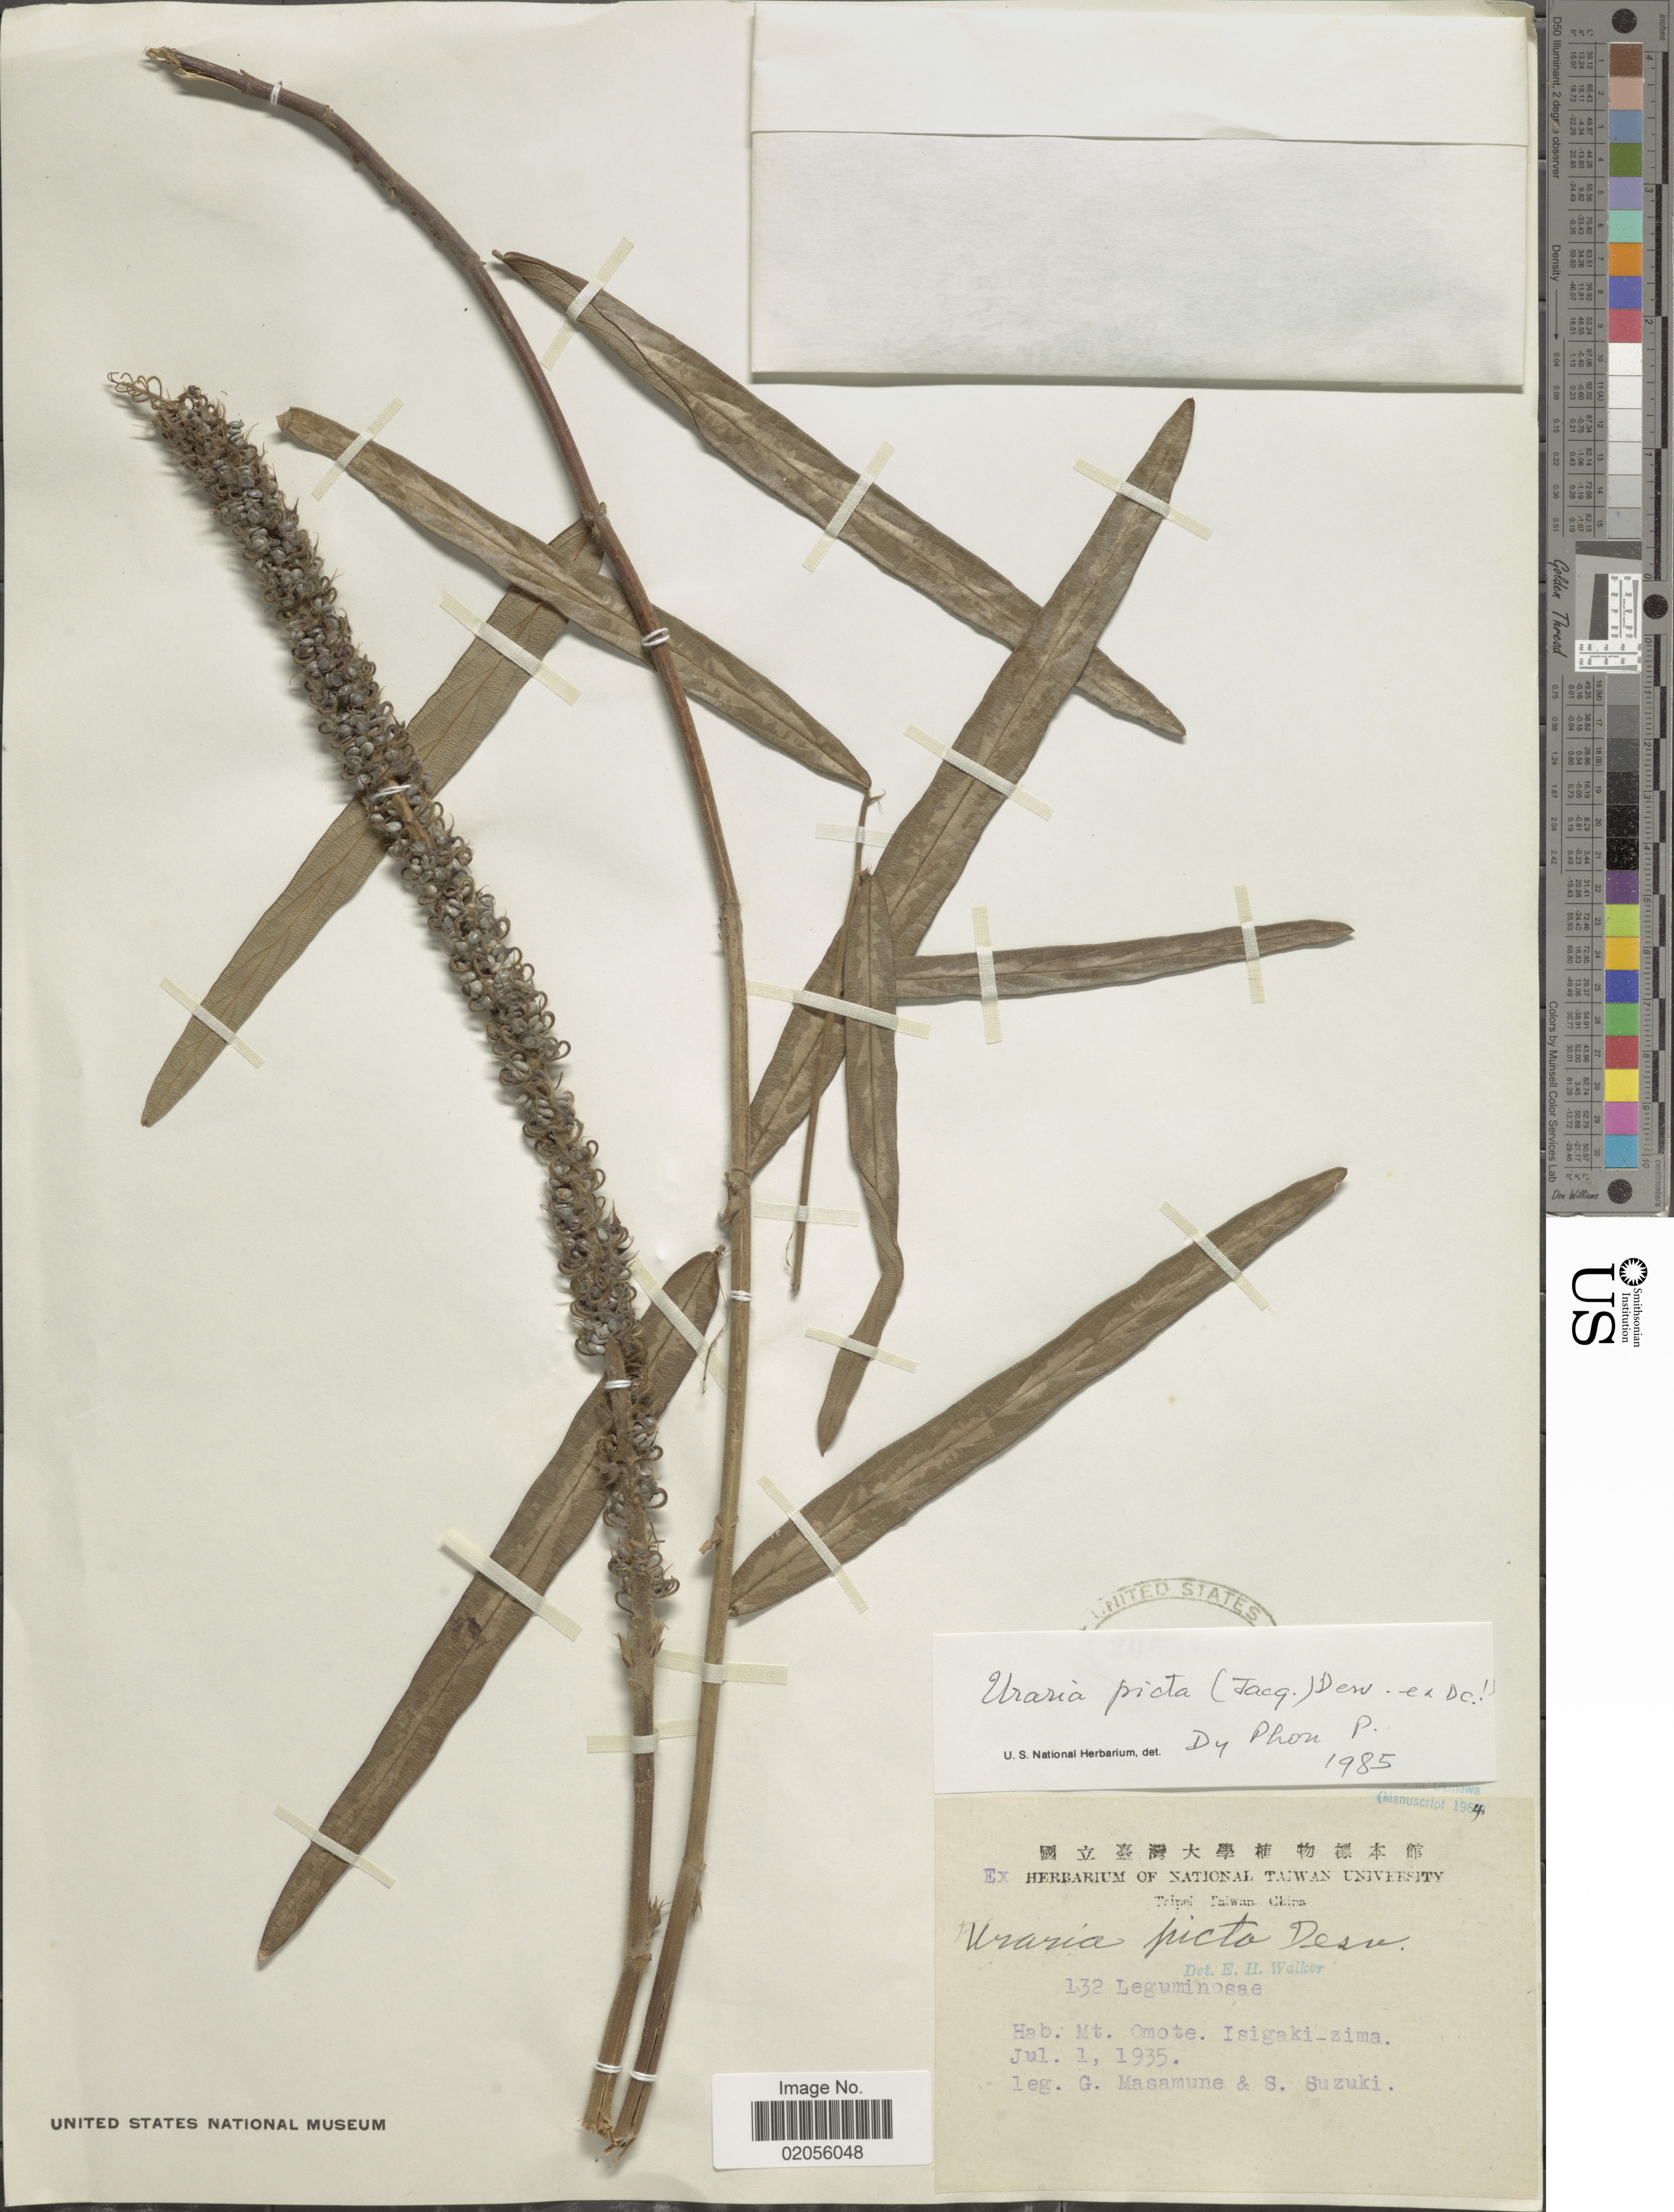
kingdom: Plantae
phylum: Tracheophyta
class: Magnoliopsida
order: Fabales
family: Fabaceae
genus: Uraria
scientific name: Uraria picta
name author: (Jacq.) DC.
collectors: G. Masamune & S. Suzuki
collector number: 132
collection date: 1935-07-01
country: Japan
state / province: Okinawa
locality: Mt. Omote, Isigaki-zima